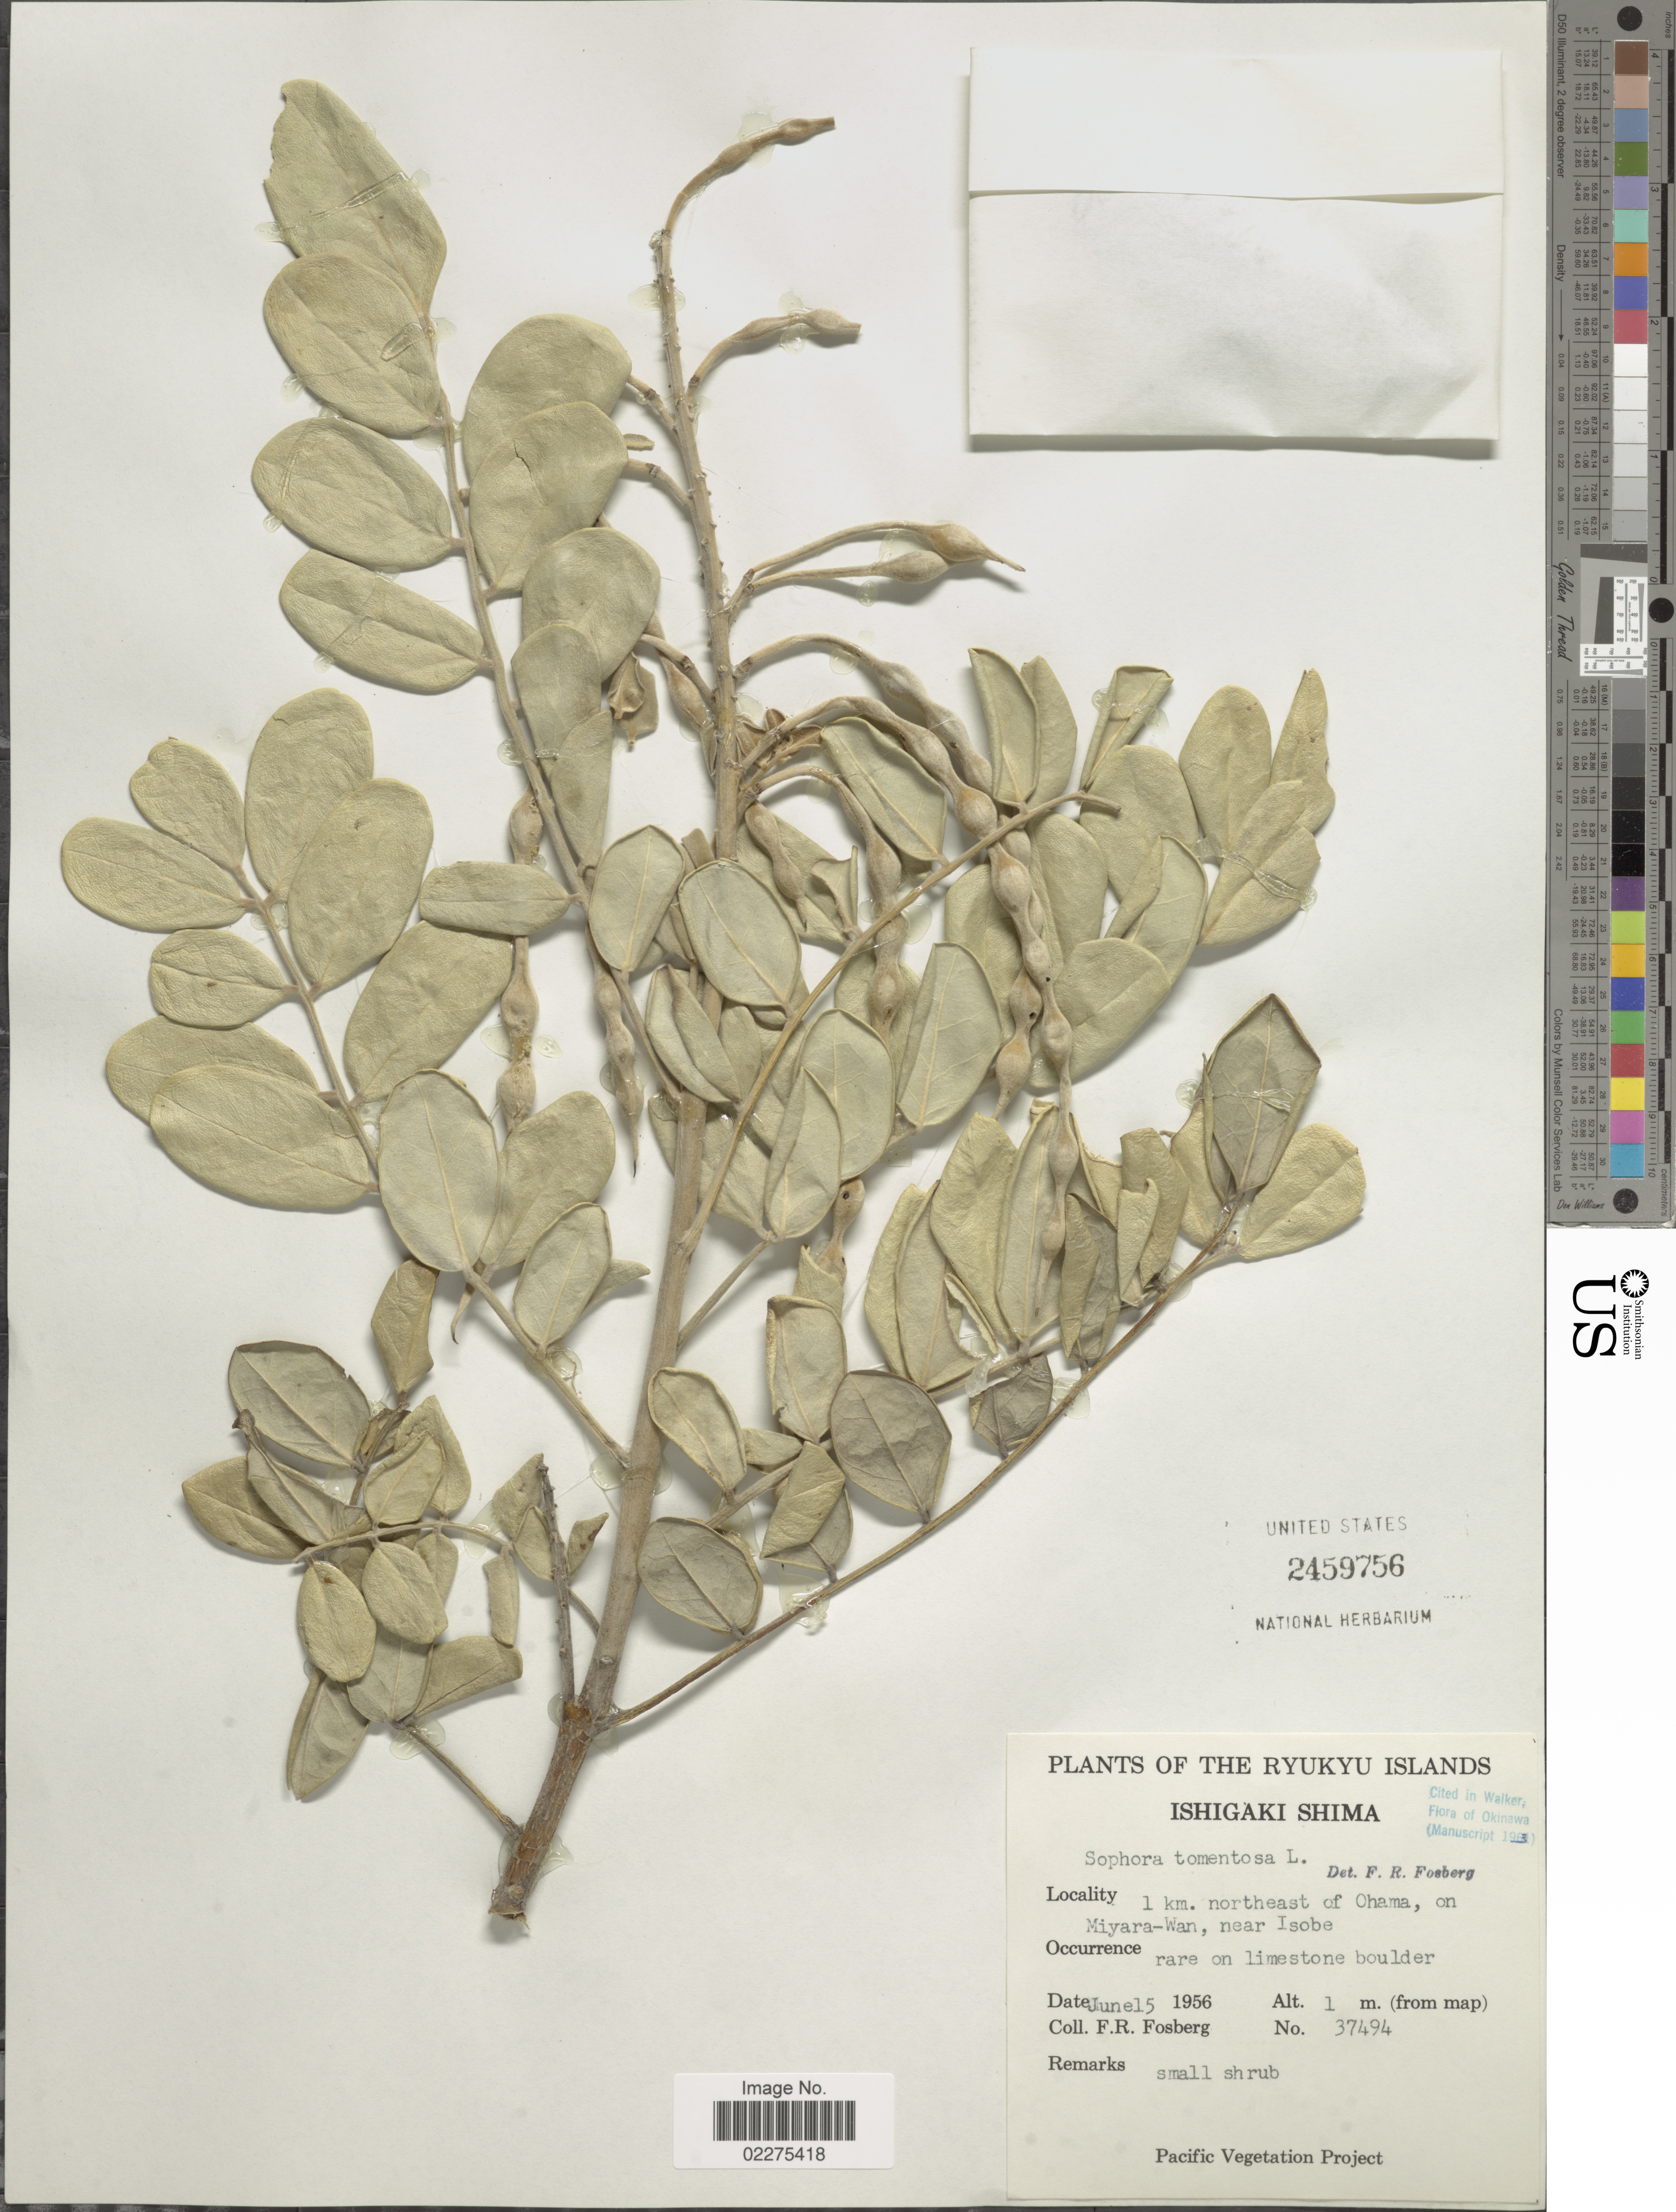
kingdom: Plantae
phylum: Tracheophyta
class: Magnoliopsida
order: Fabales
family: Fabaceae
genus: Sophora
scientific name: Sophora tomentosa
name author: L.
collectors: F. R. Fosberg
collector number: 37494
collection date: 1956-06-15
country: Japan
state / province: Okinawa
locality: The Ryukyu Islands. Ishigaki Jima. 1 km. northeast of Ohama, on Miyara-Wan, near Isobe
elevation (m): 1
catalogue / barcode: US 2459756